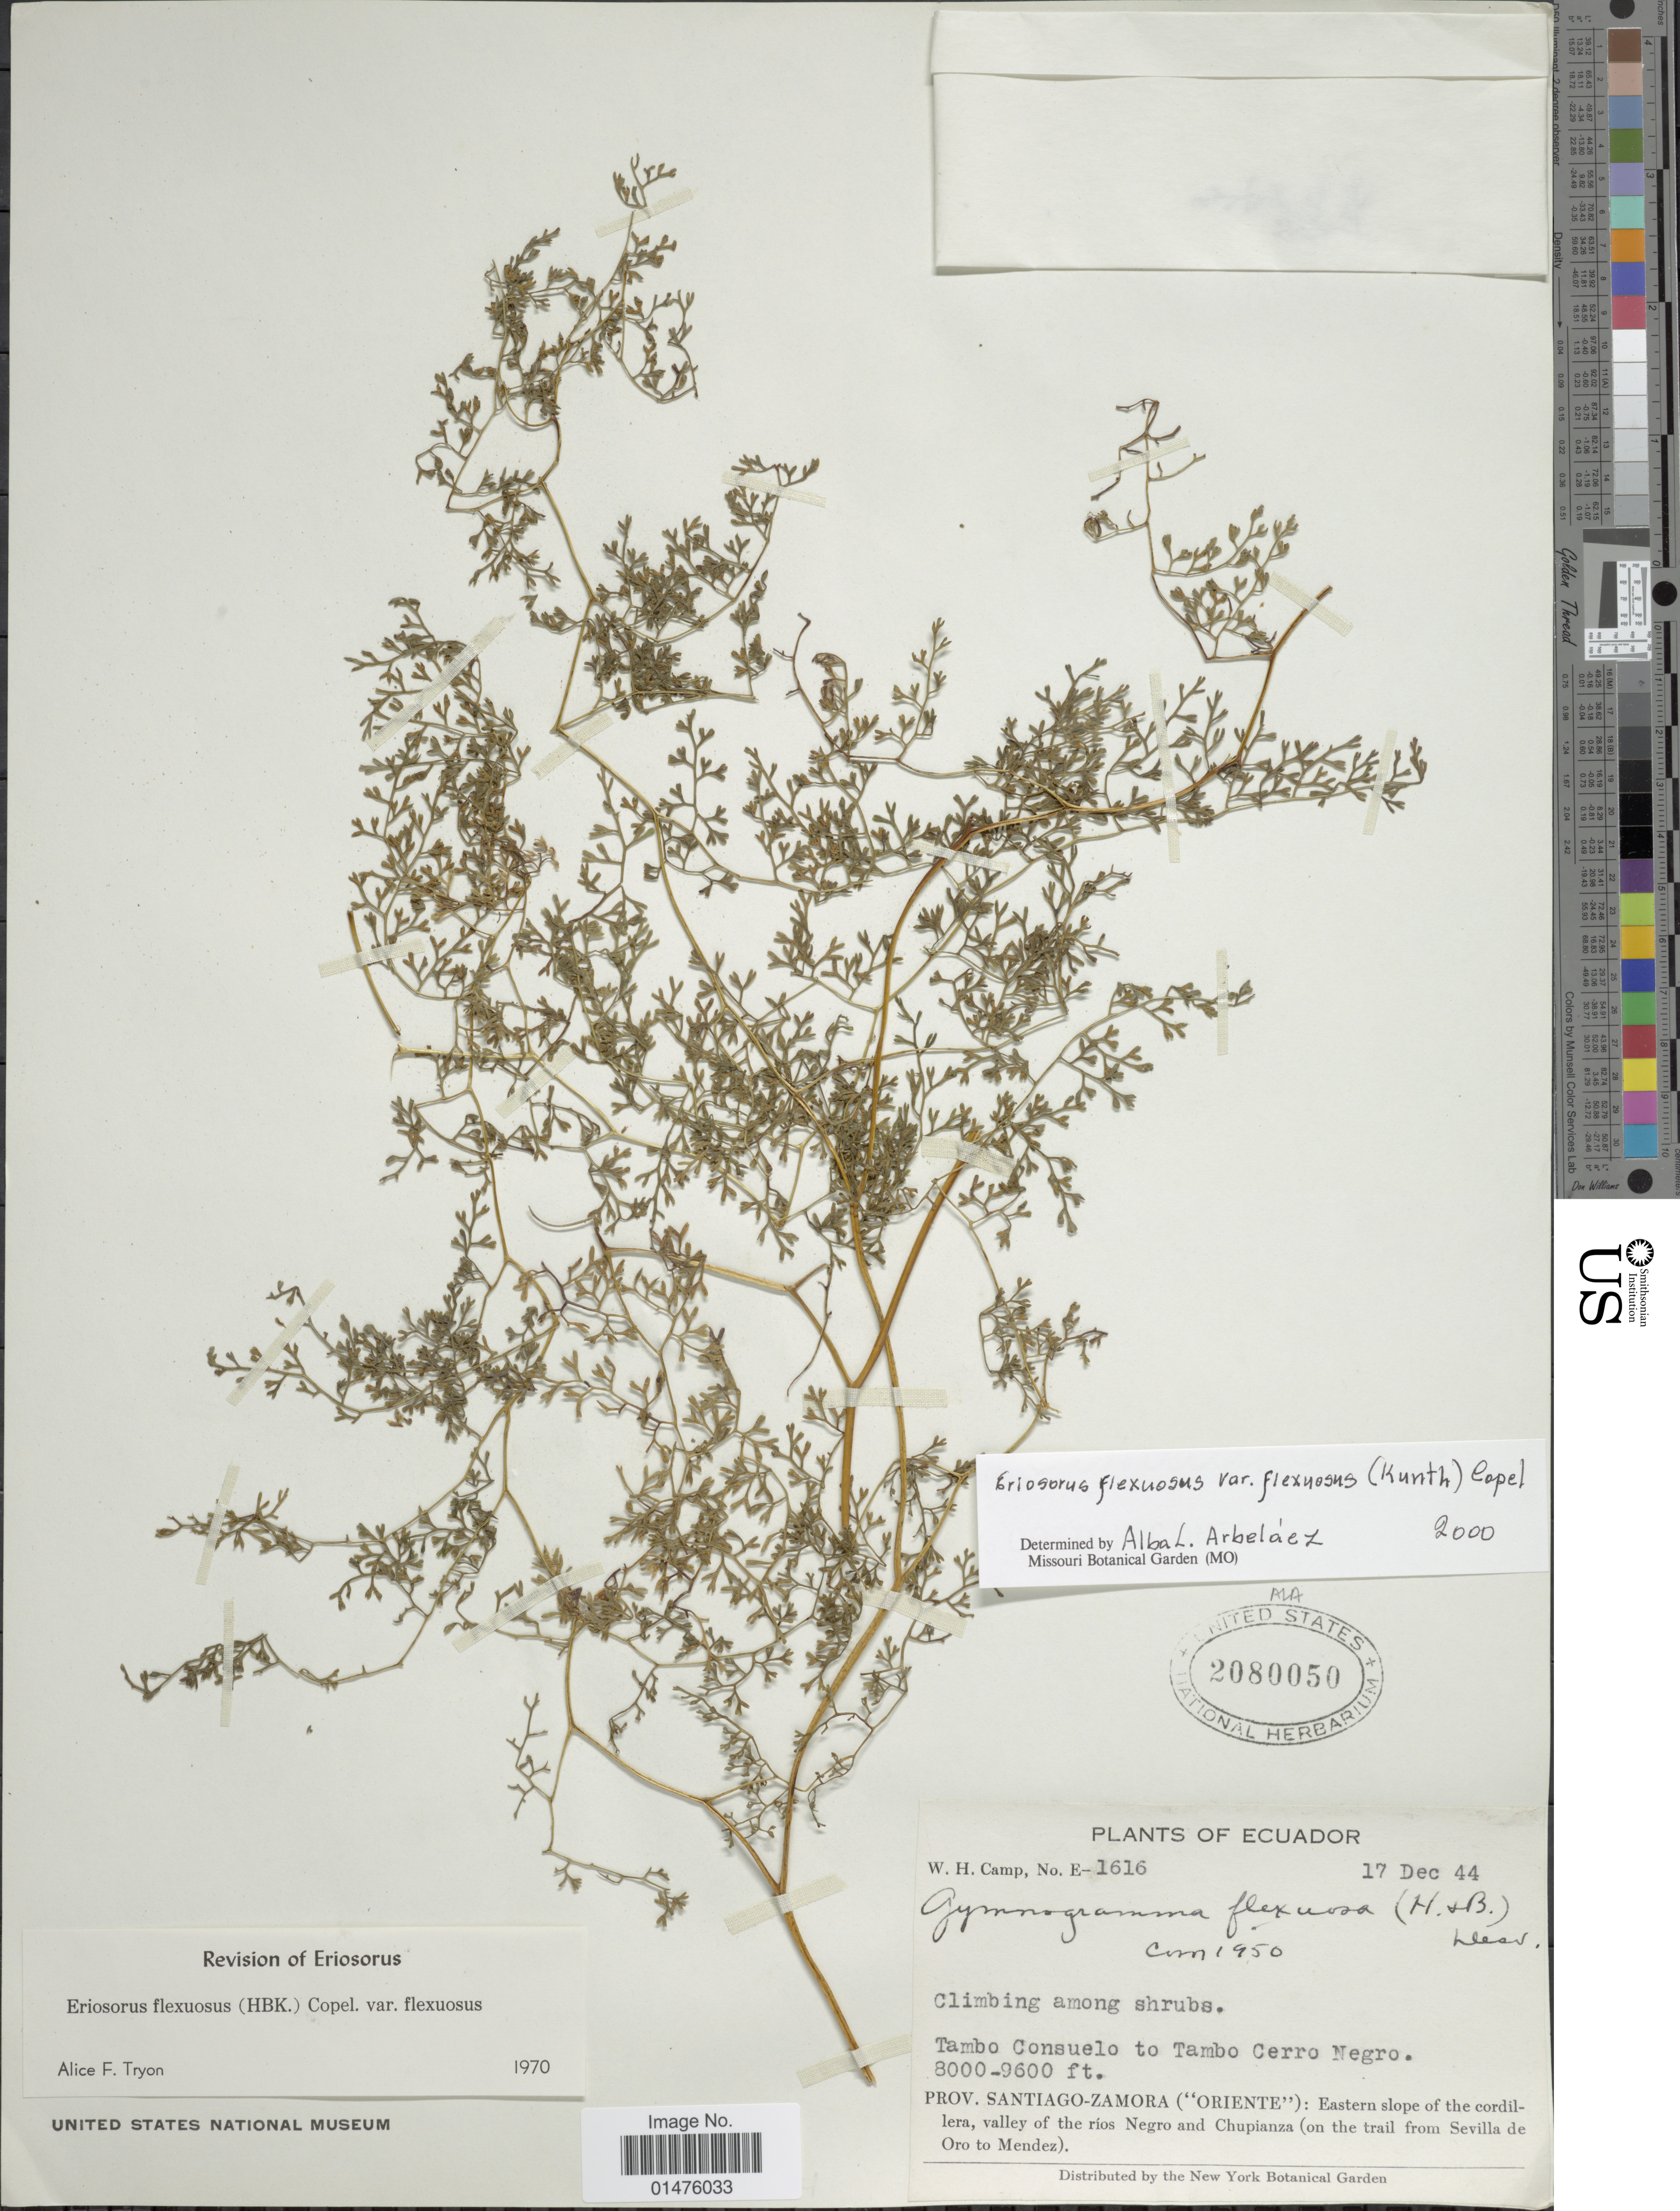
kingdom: Plantae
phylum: Tracheophyta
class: Polypodiopsida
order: Polypodiales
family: Pteridaceae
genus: Jamesonia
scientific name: Jamesonia flexuosa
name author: (Humb. & Bonpl.) Christenh.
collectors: W. H. Camp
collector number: E-1616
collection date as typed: Transcribed d/m/y: 17/12/44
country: Ecuador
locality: Tambo Consuelo to Tambo Cerro Negro, Prov. Santiago-Zamora ('Oriente'): Eastern slope of the cordillera, valley of the rios Negro and Chupianza (on the trail from Sevilla de oro to Mendez)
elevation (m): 2438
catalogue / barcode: US 2080050